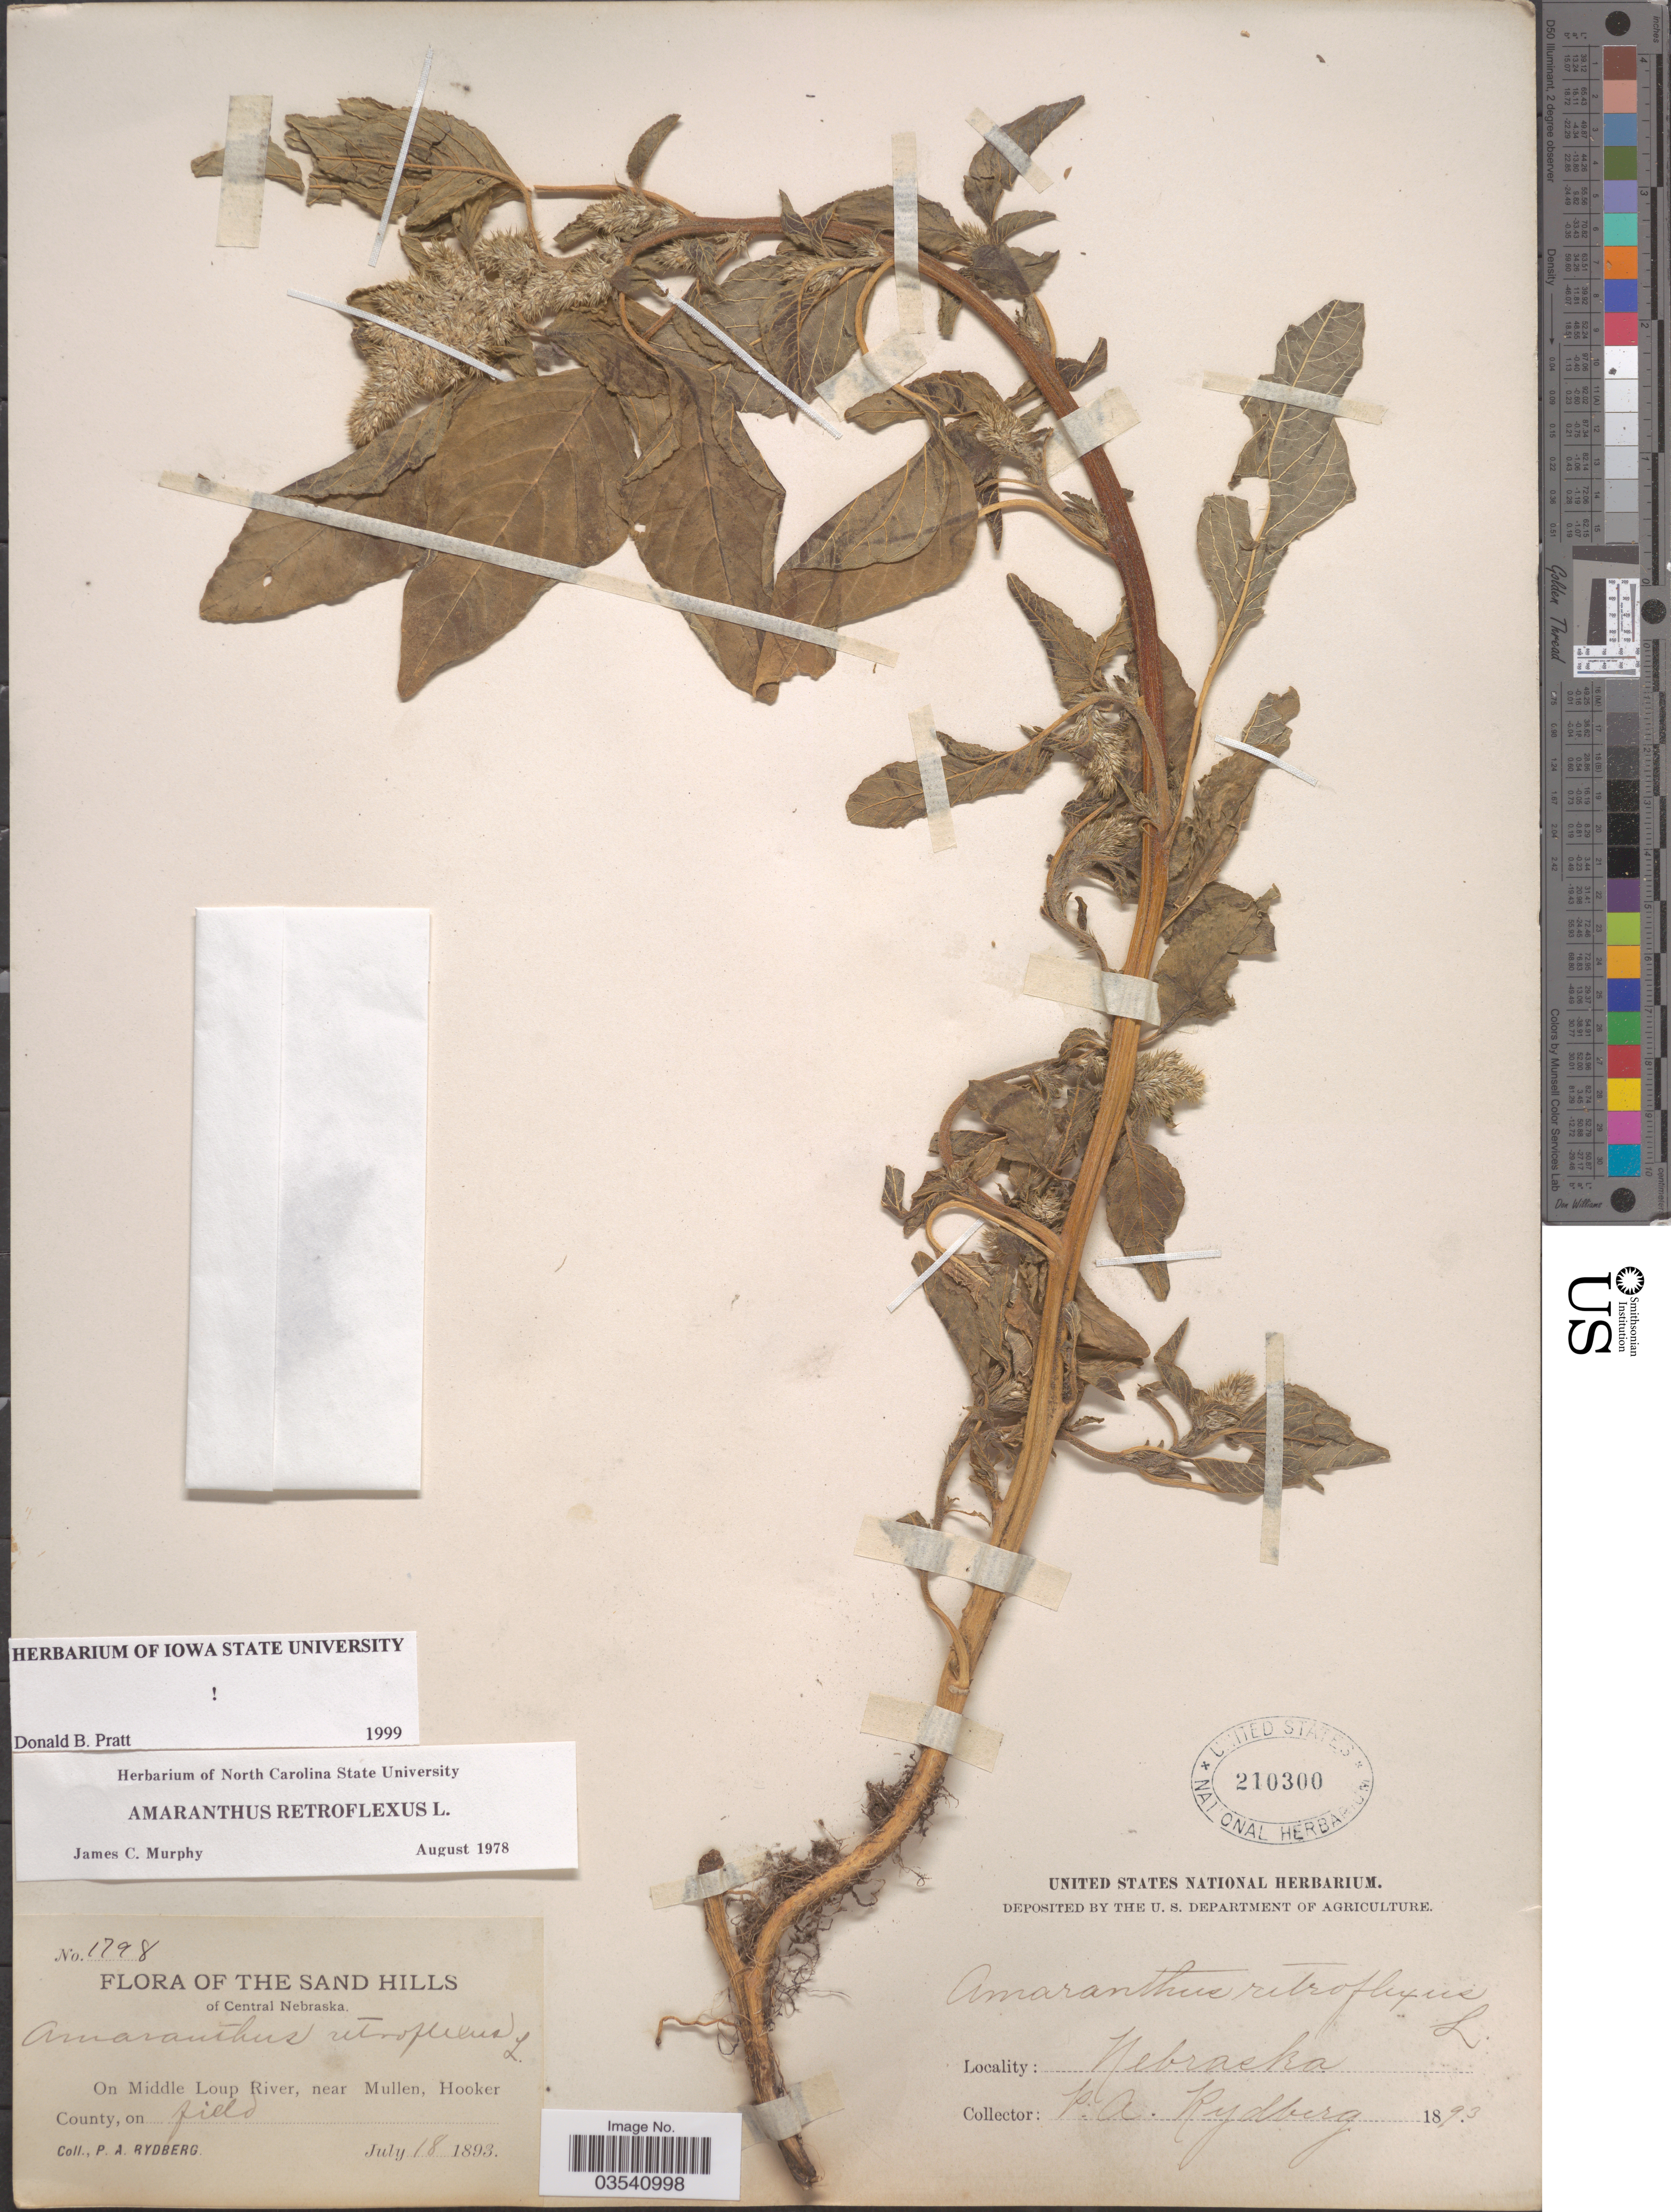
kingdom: Plantae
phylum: Tracheophyta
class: Magnoliopsida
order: Caryophyllales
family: Amaranthaceae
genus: Amaranthus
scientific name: Amaranthus retroflexus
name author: L.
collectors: P. A. Rydberg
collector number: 1798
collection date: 1893-07-18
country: United States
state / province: Nebraska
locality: The Sand Hills of Central Nebraska. On Middle Loup River, near Mullen, Hooker County.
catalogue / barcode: US 210300